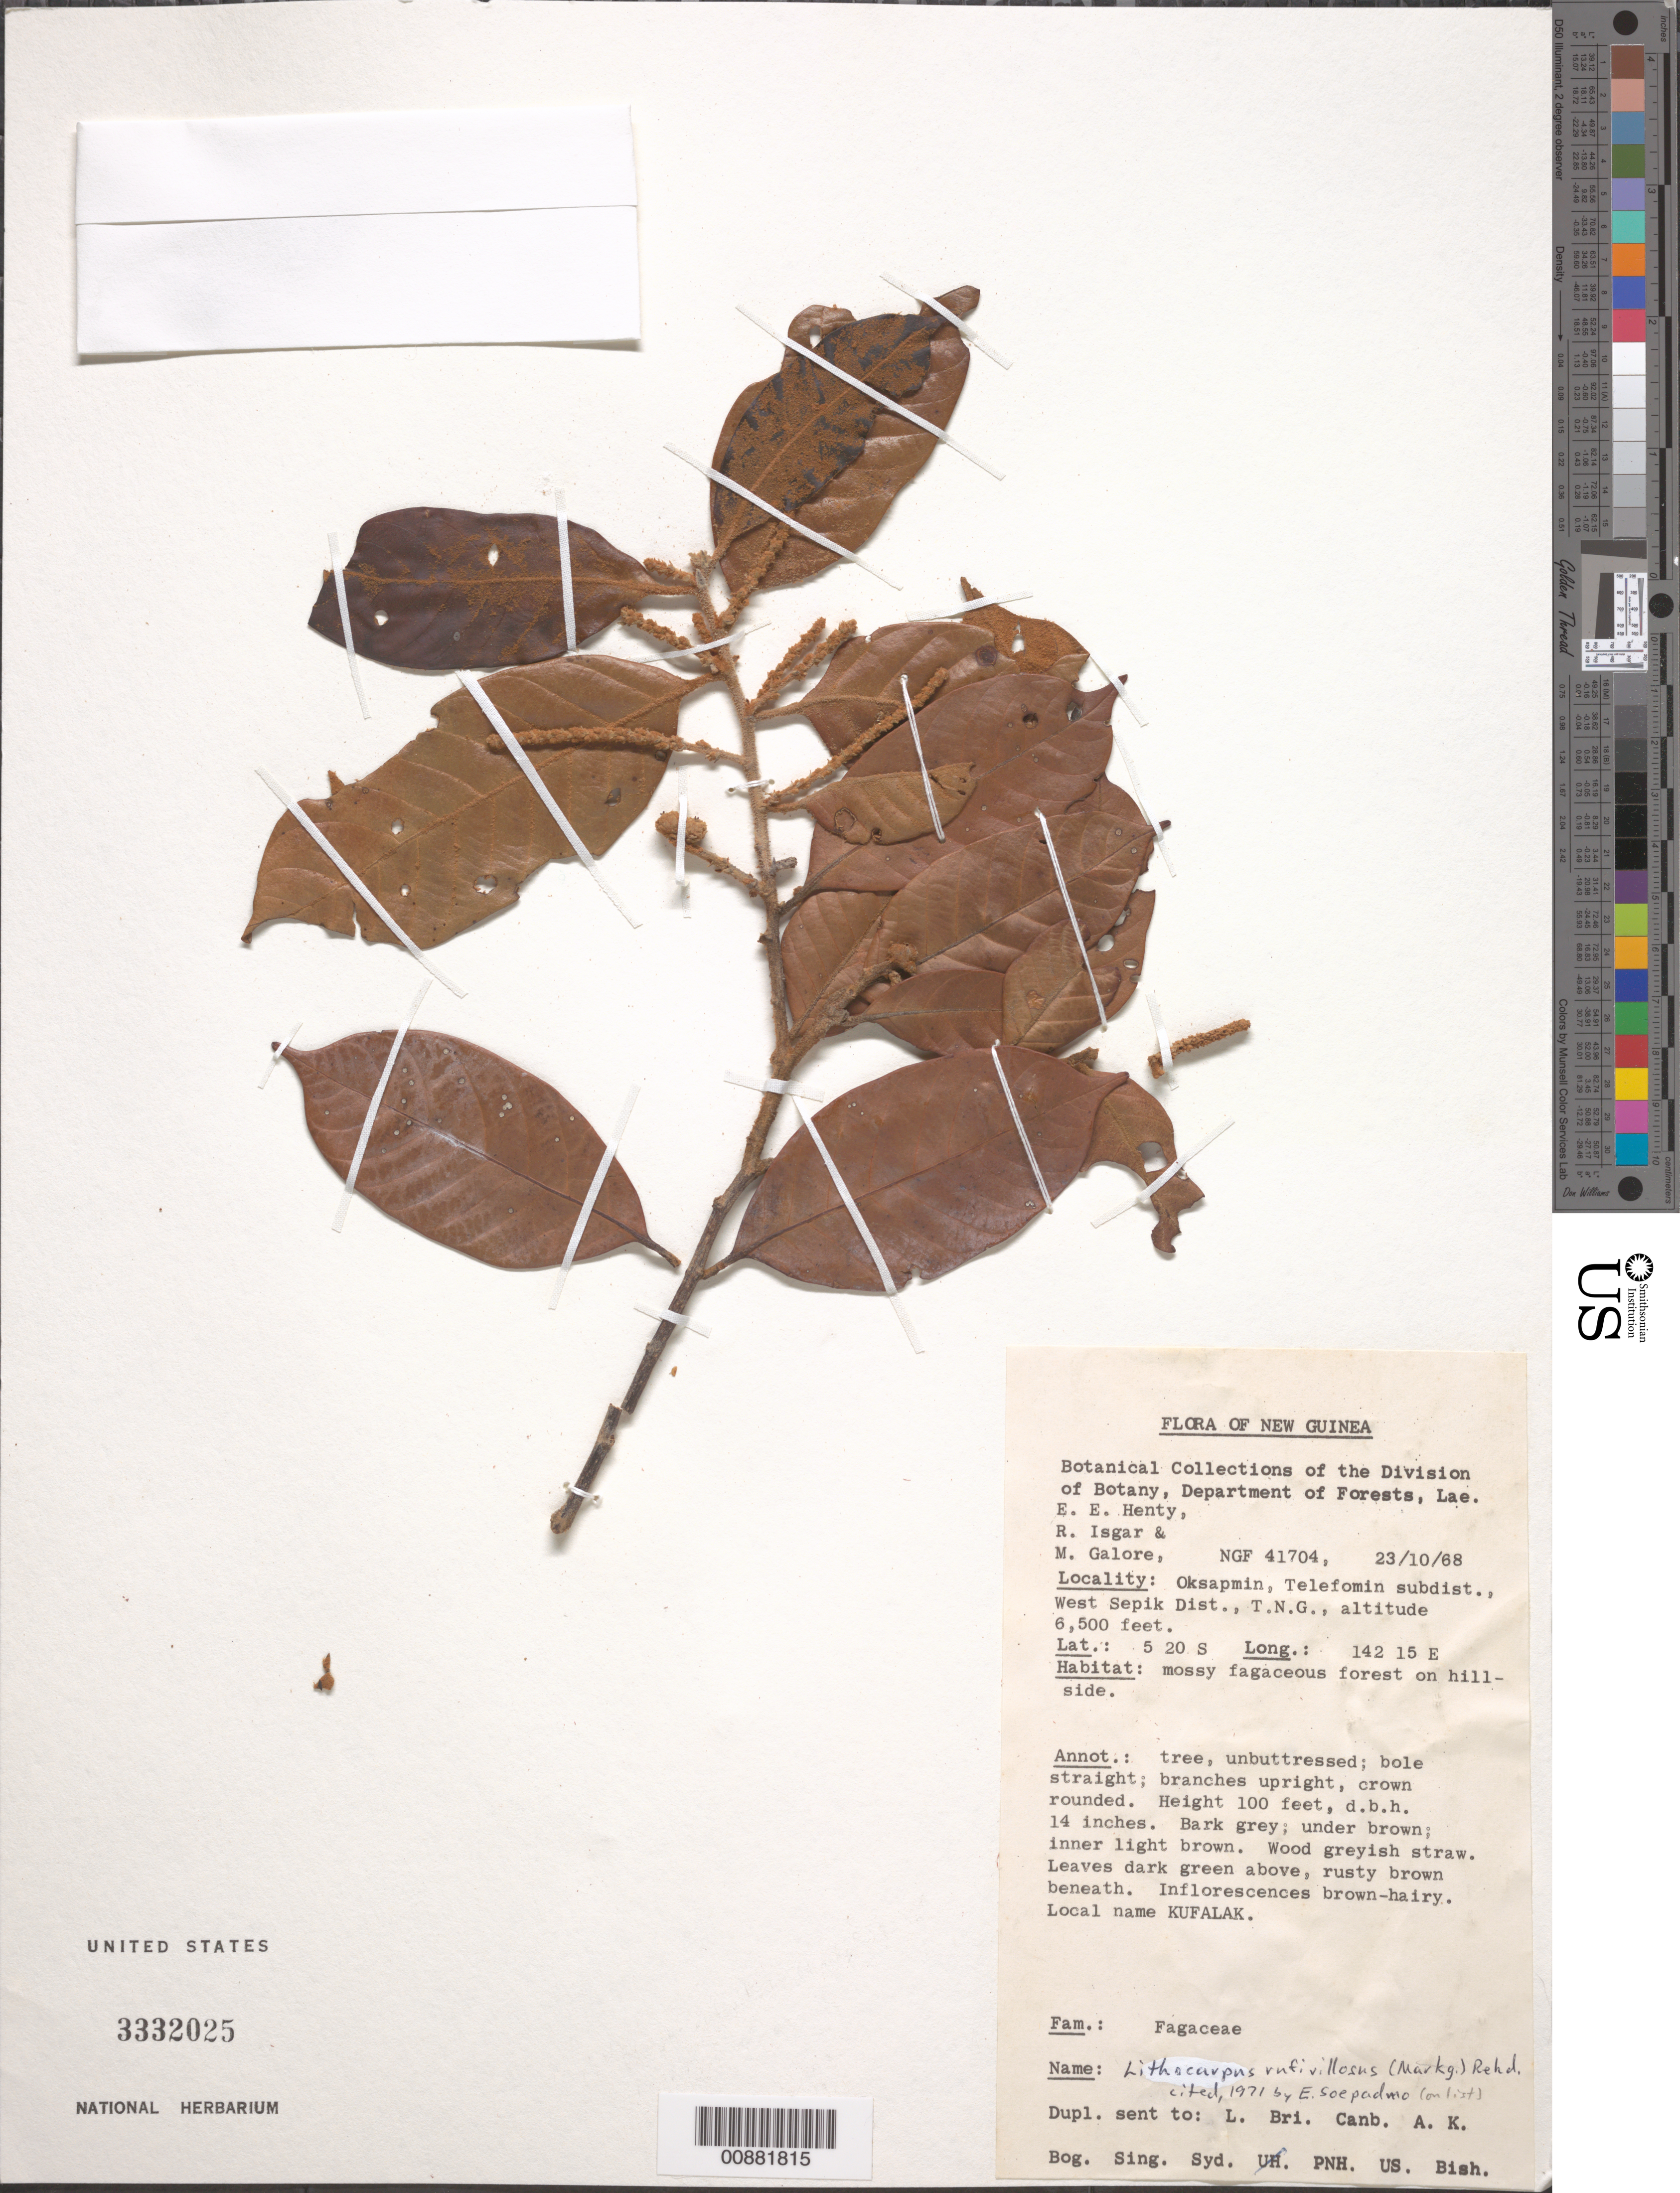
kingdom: Plantae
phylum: Tracheophyta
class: Magnoliopsida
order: Fagales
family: Fagaceae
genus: Lithocarpus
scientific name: Lithocarpus rufovillosus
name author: (Markgr.) Rehder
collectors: E. Henty, R. Isgar & M. Galore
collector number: NGF 41704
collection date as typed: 23 Oct 1968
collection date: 1968-10-23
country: Papua New Guinea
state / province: Sandaun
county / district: Telefomin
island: New Guinea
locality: Oksapmin, Telefomin subdist., West Sepik Dist., T.N.G.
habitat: mossy fagaceout forest on hillside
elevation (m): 1981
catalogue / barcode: US 3332025